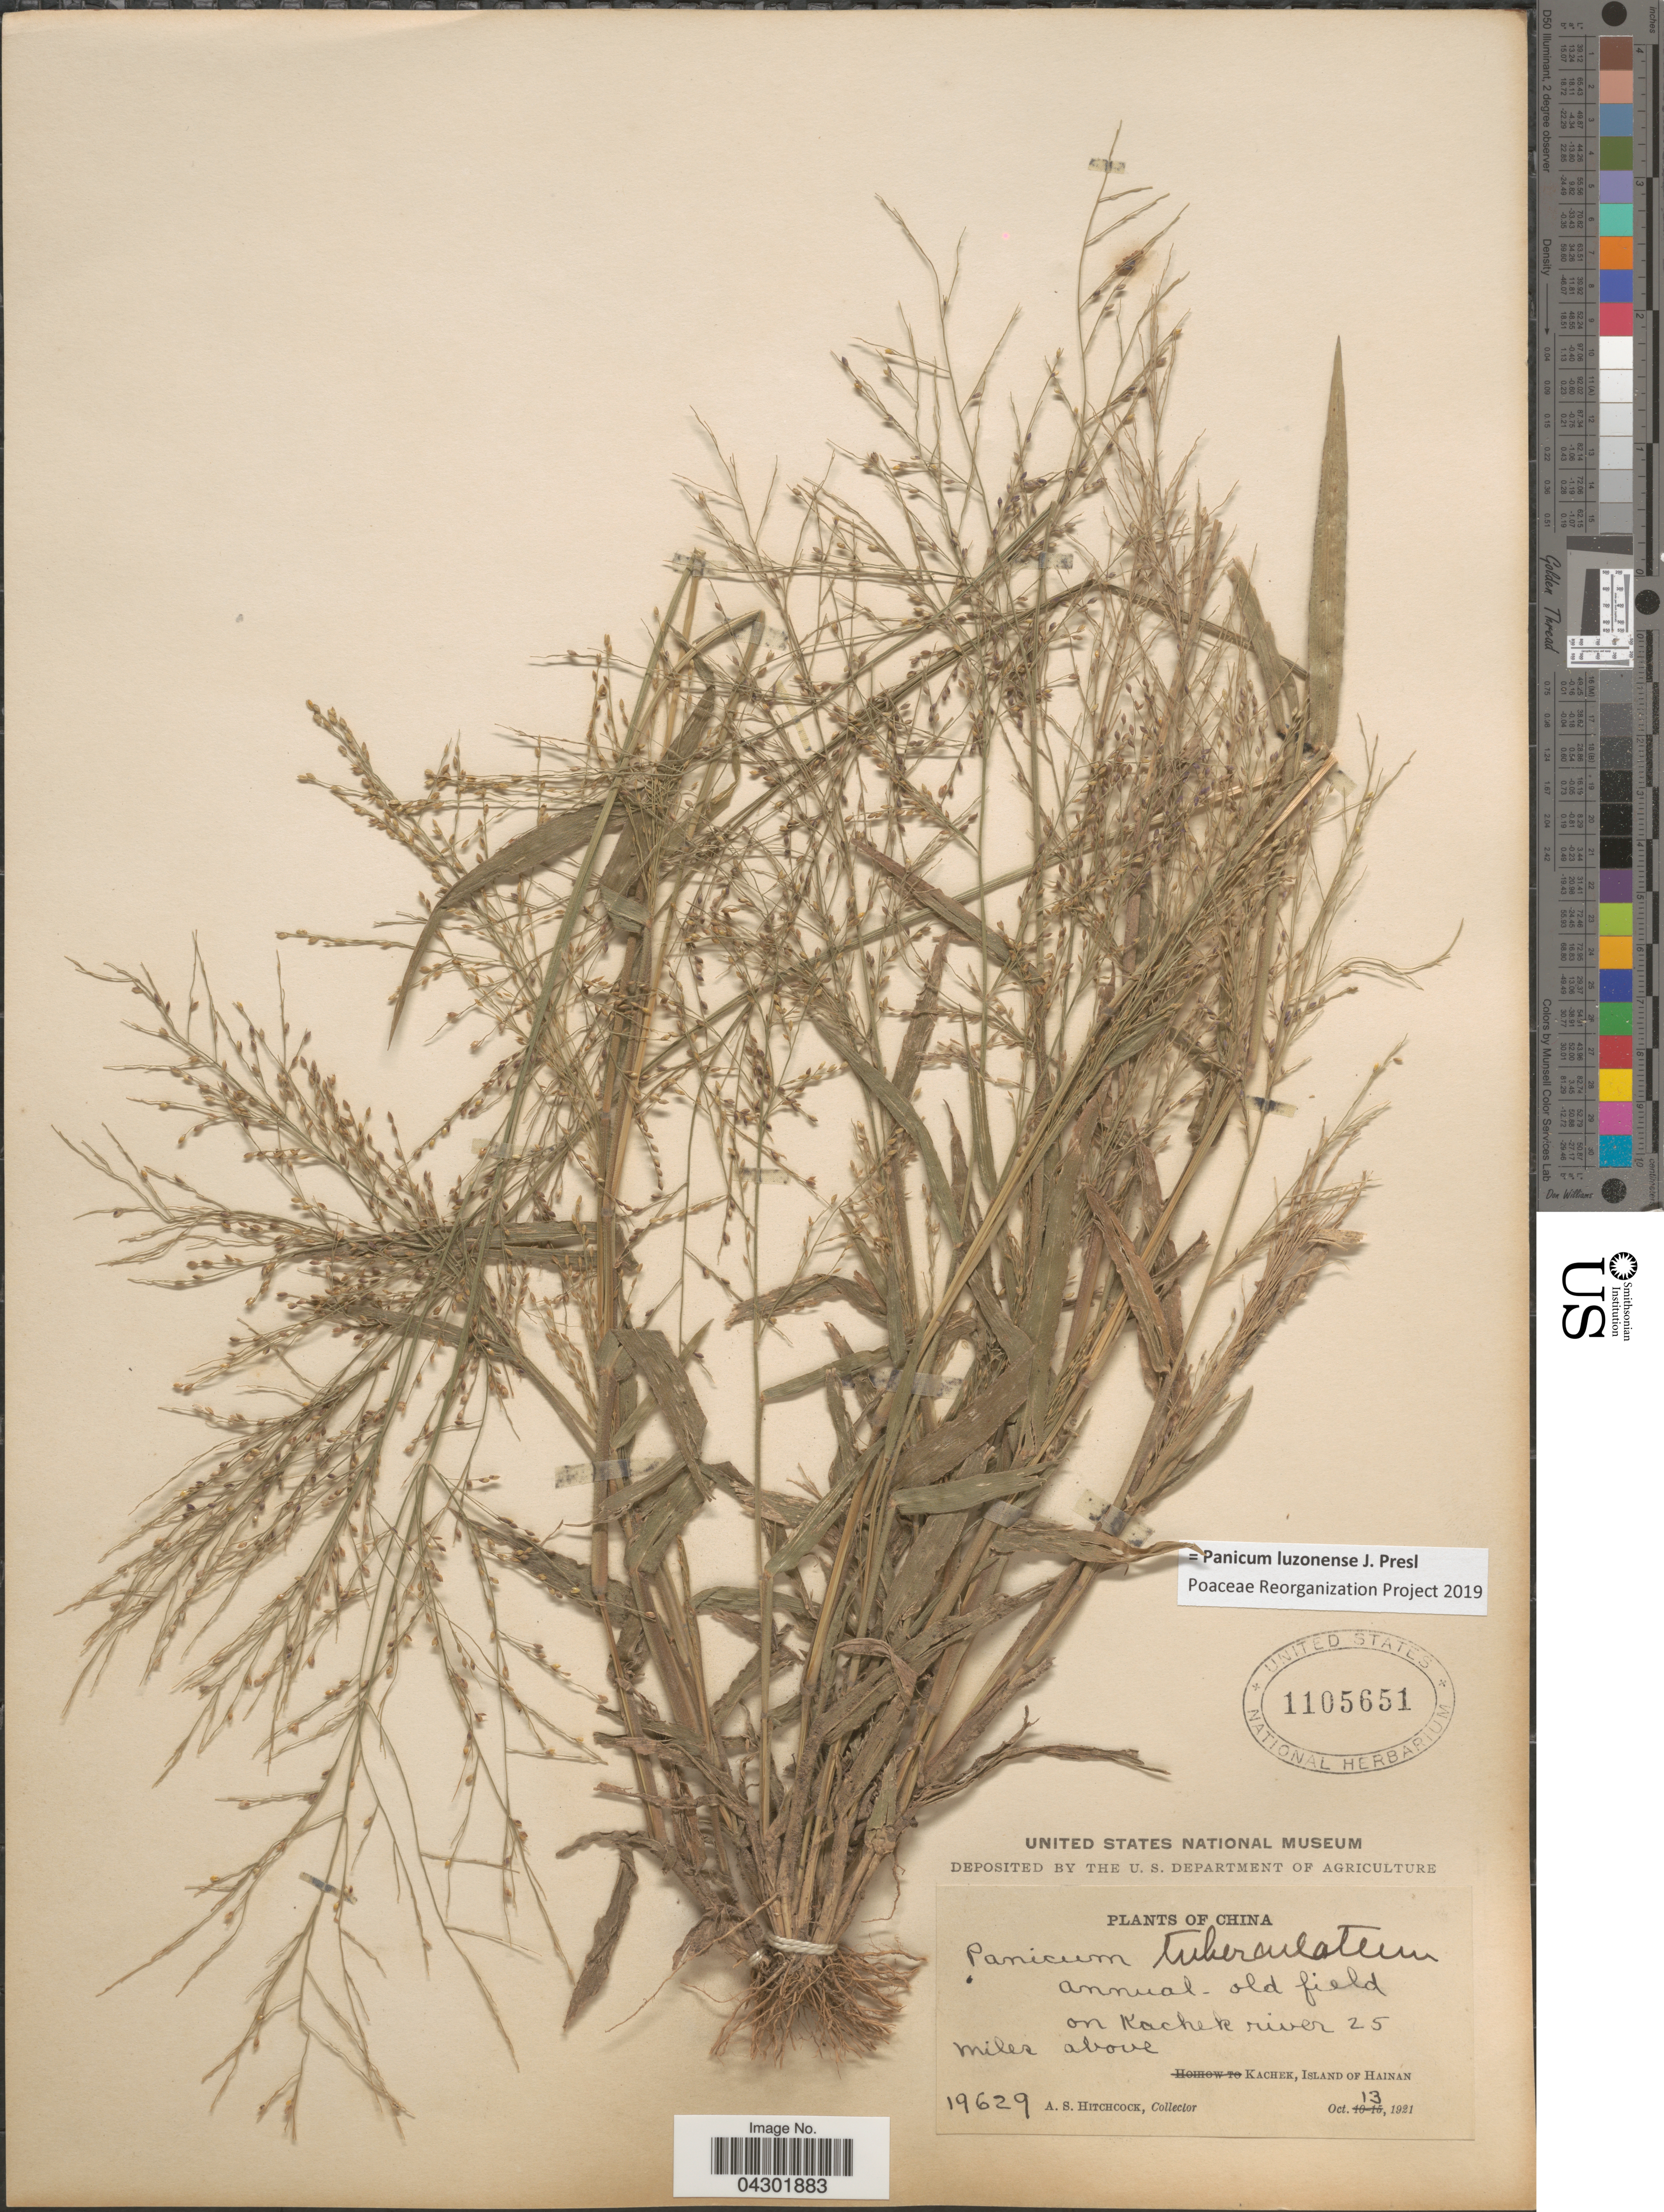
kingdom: Plantae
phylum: Tracheophyta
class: Liliopsida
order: Poales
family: Poaceae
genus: Panicum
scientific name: Panicum luzonense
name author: J. Presl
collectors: A. S. Hitchcock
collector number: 19629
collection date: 1921-10-13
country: China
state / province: Hainan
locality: Old field on Kachek river 25 miles above Kachek, Island of Hainan.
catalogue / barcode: US 1105651